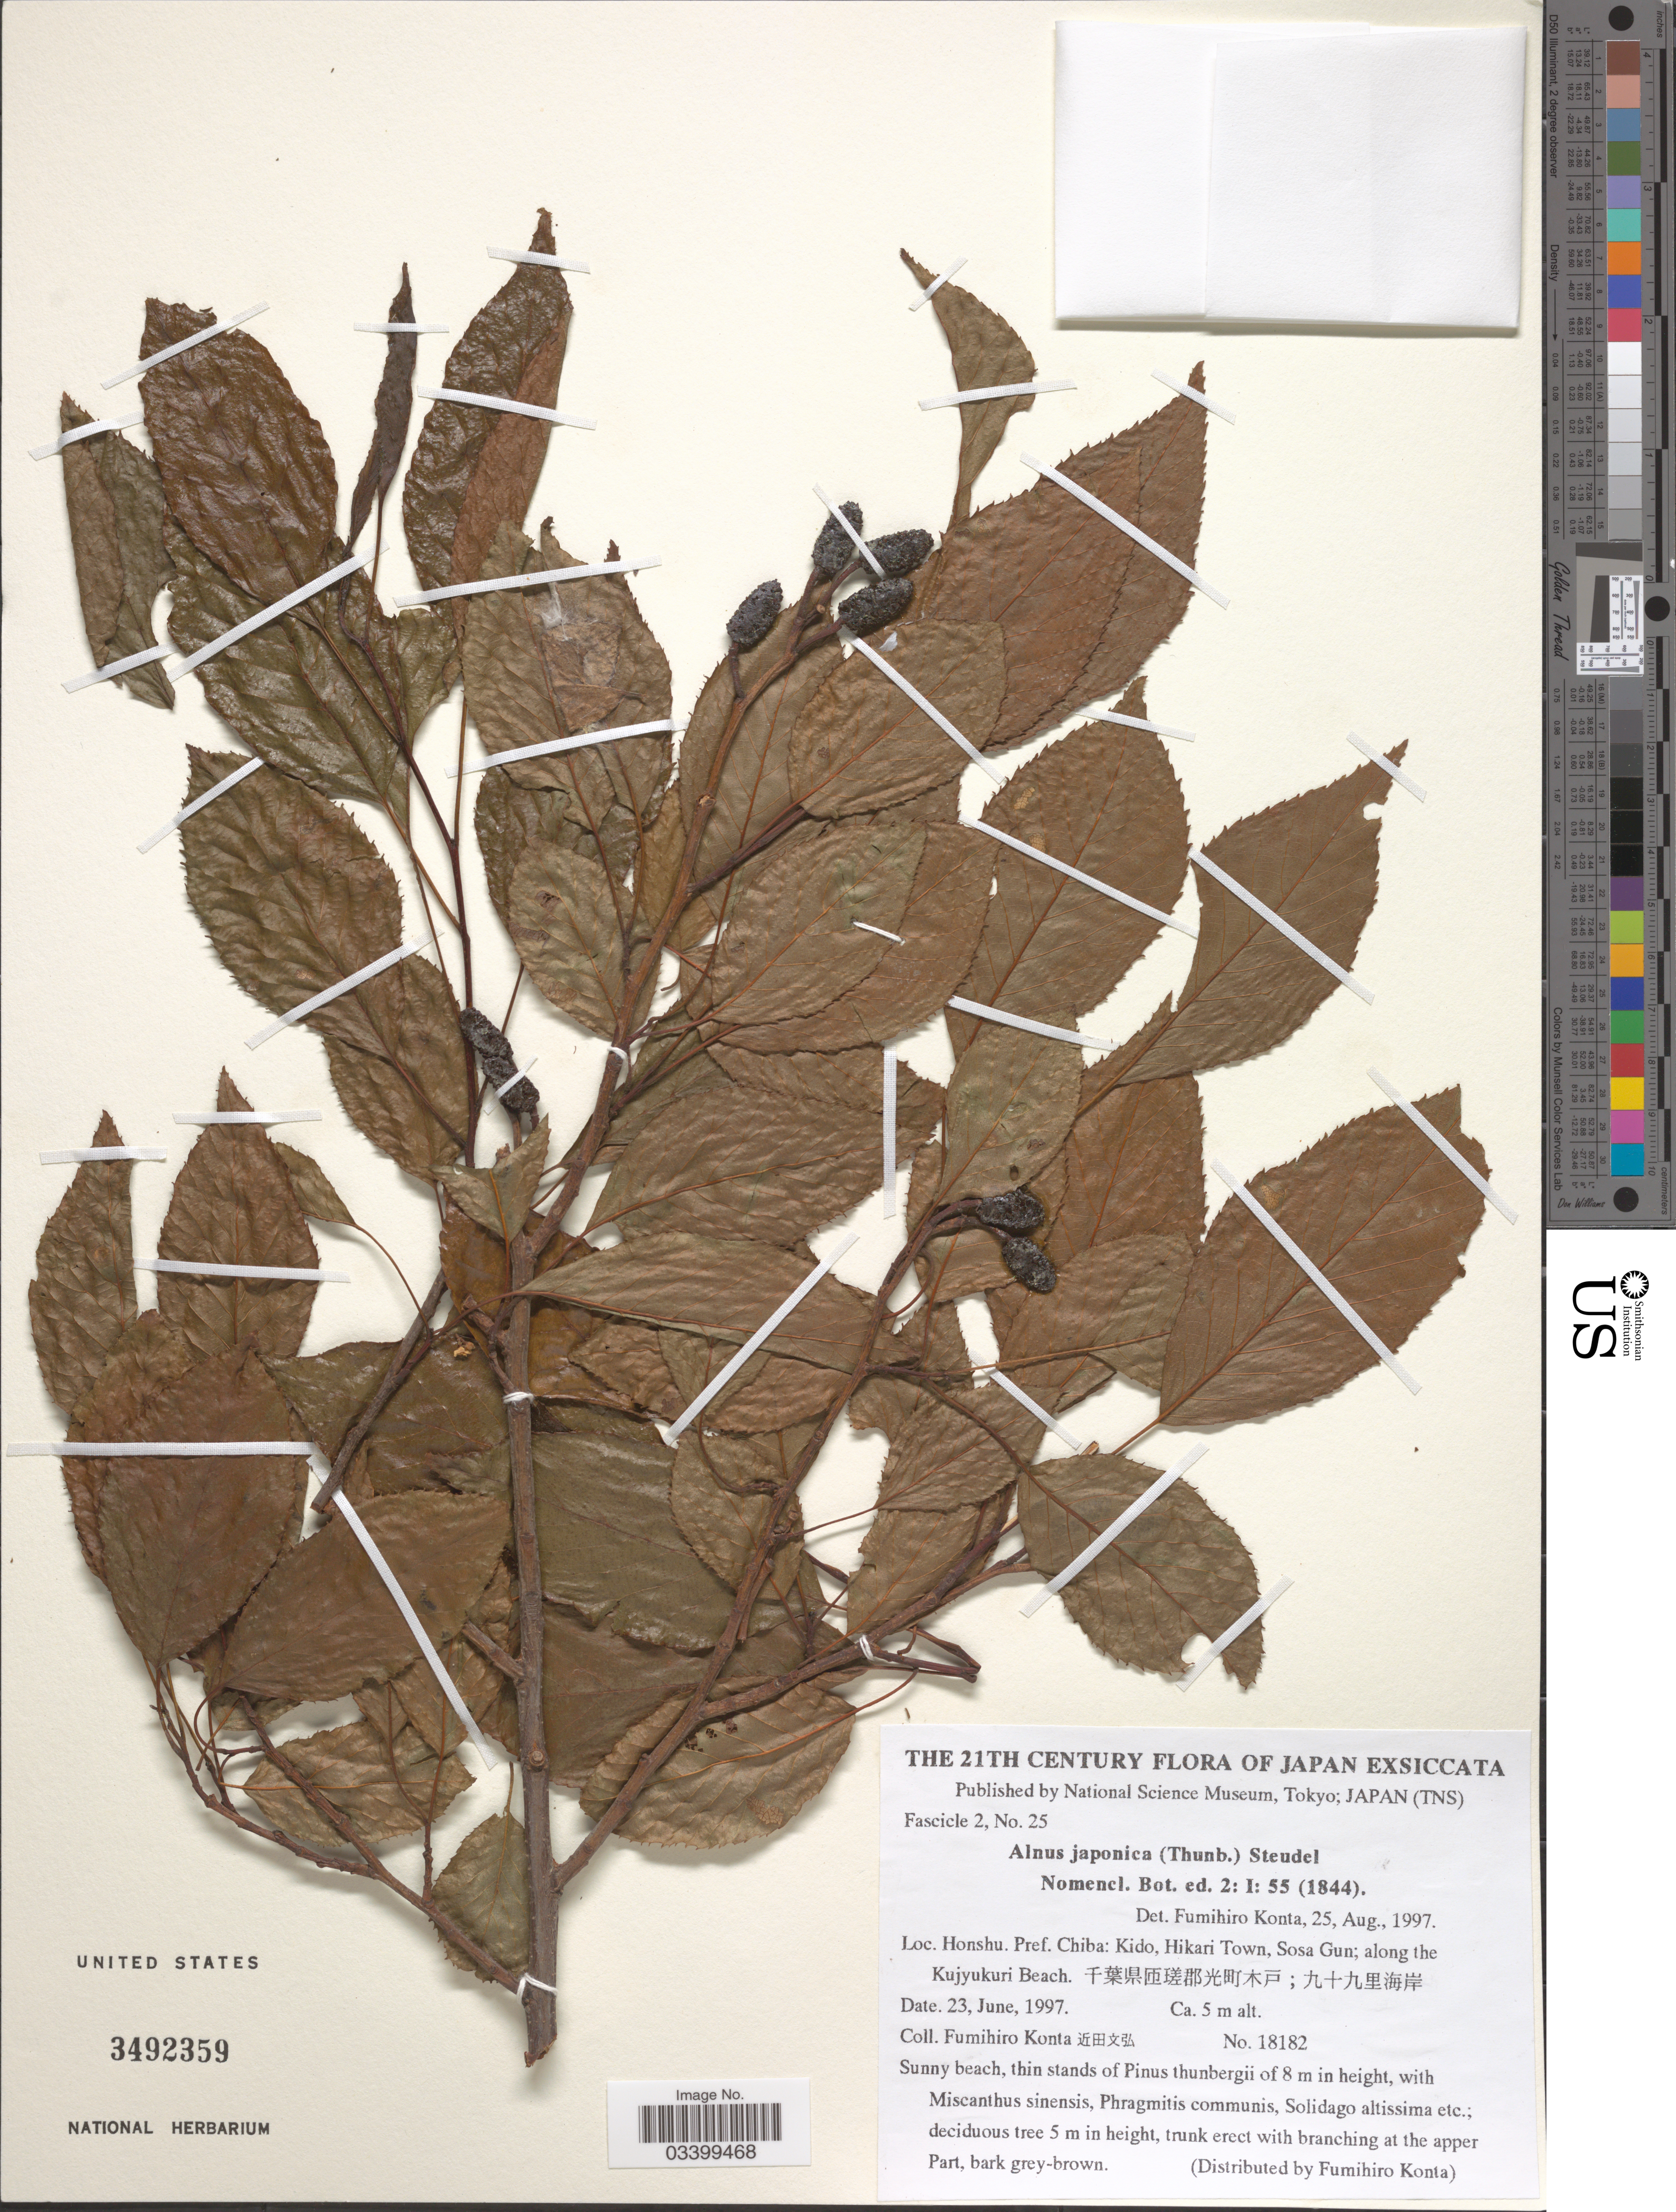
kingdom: Plantae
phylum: Tracheophyta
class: Magnoliopsida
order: Fagales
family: Betulaceae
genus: Alnus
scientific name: Alnus japonica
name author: (Thunb.) Steud.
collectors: F. Konta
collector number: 18182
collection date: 1997-06-23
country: Japan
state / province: Tiba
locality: Honshu. Pref. Chiba: Kido, Hikari Town, Sosa Gun; along the Kujyukuri Beach. X; X.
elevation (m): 5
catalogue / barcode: US 3492359